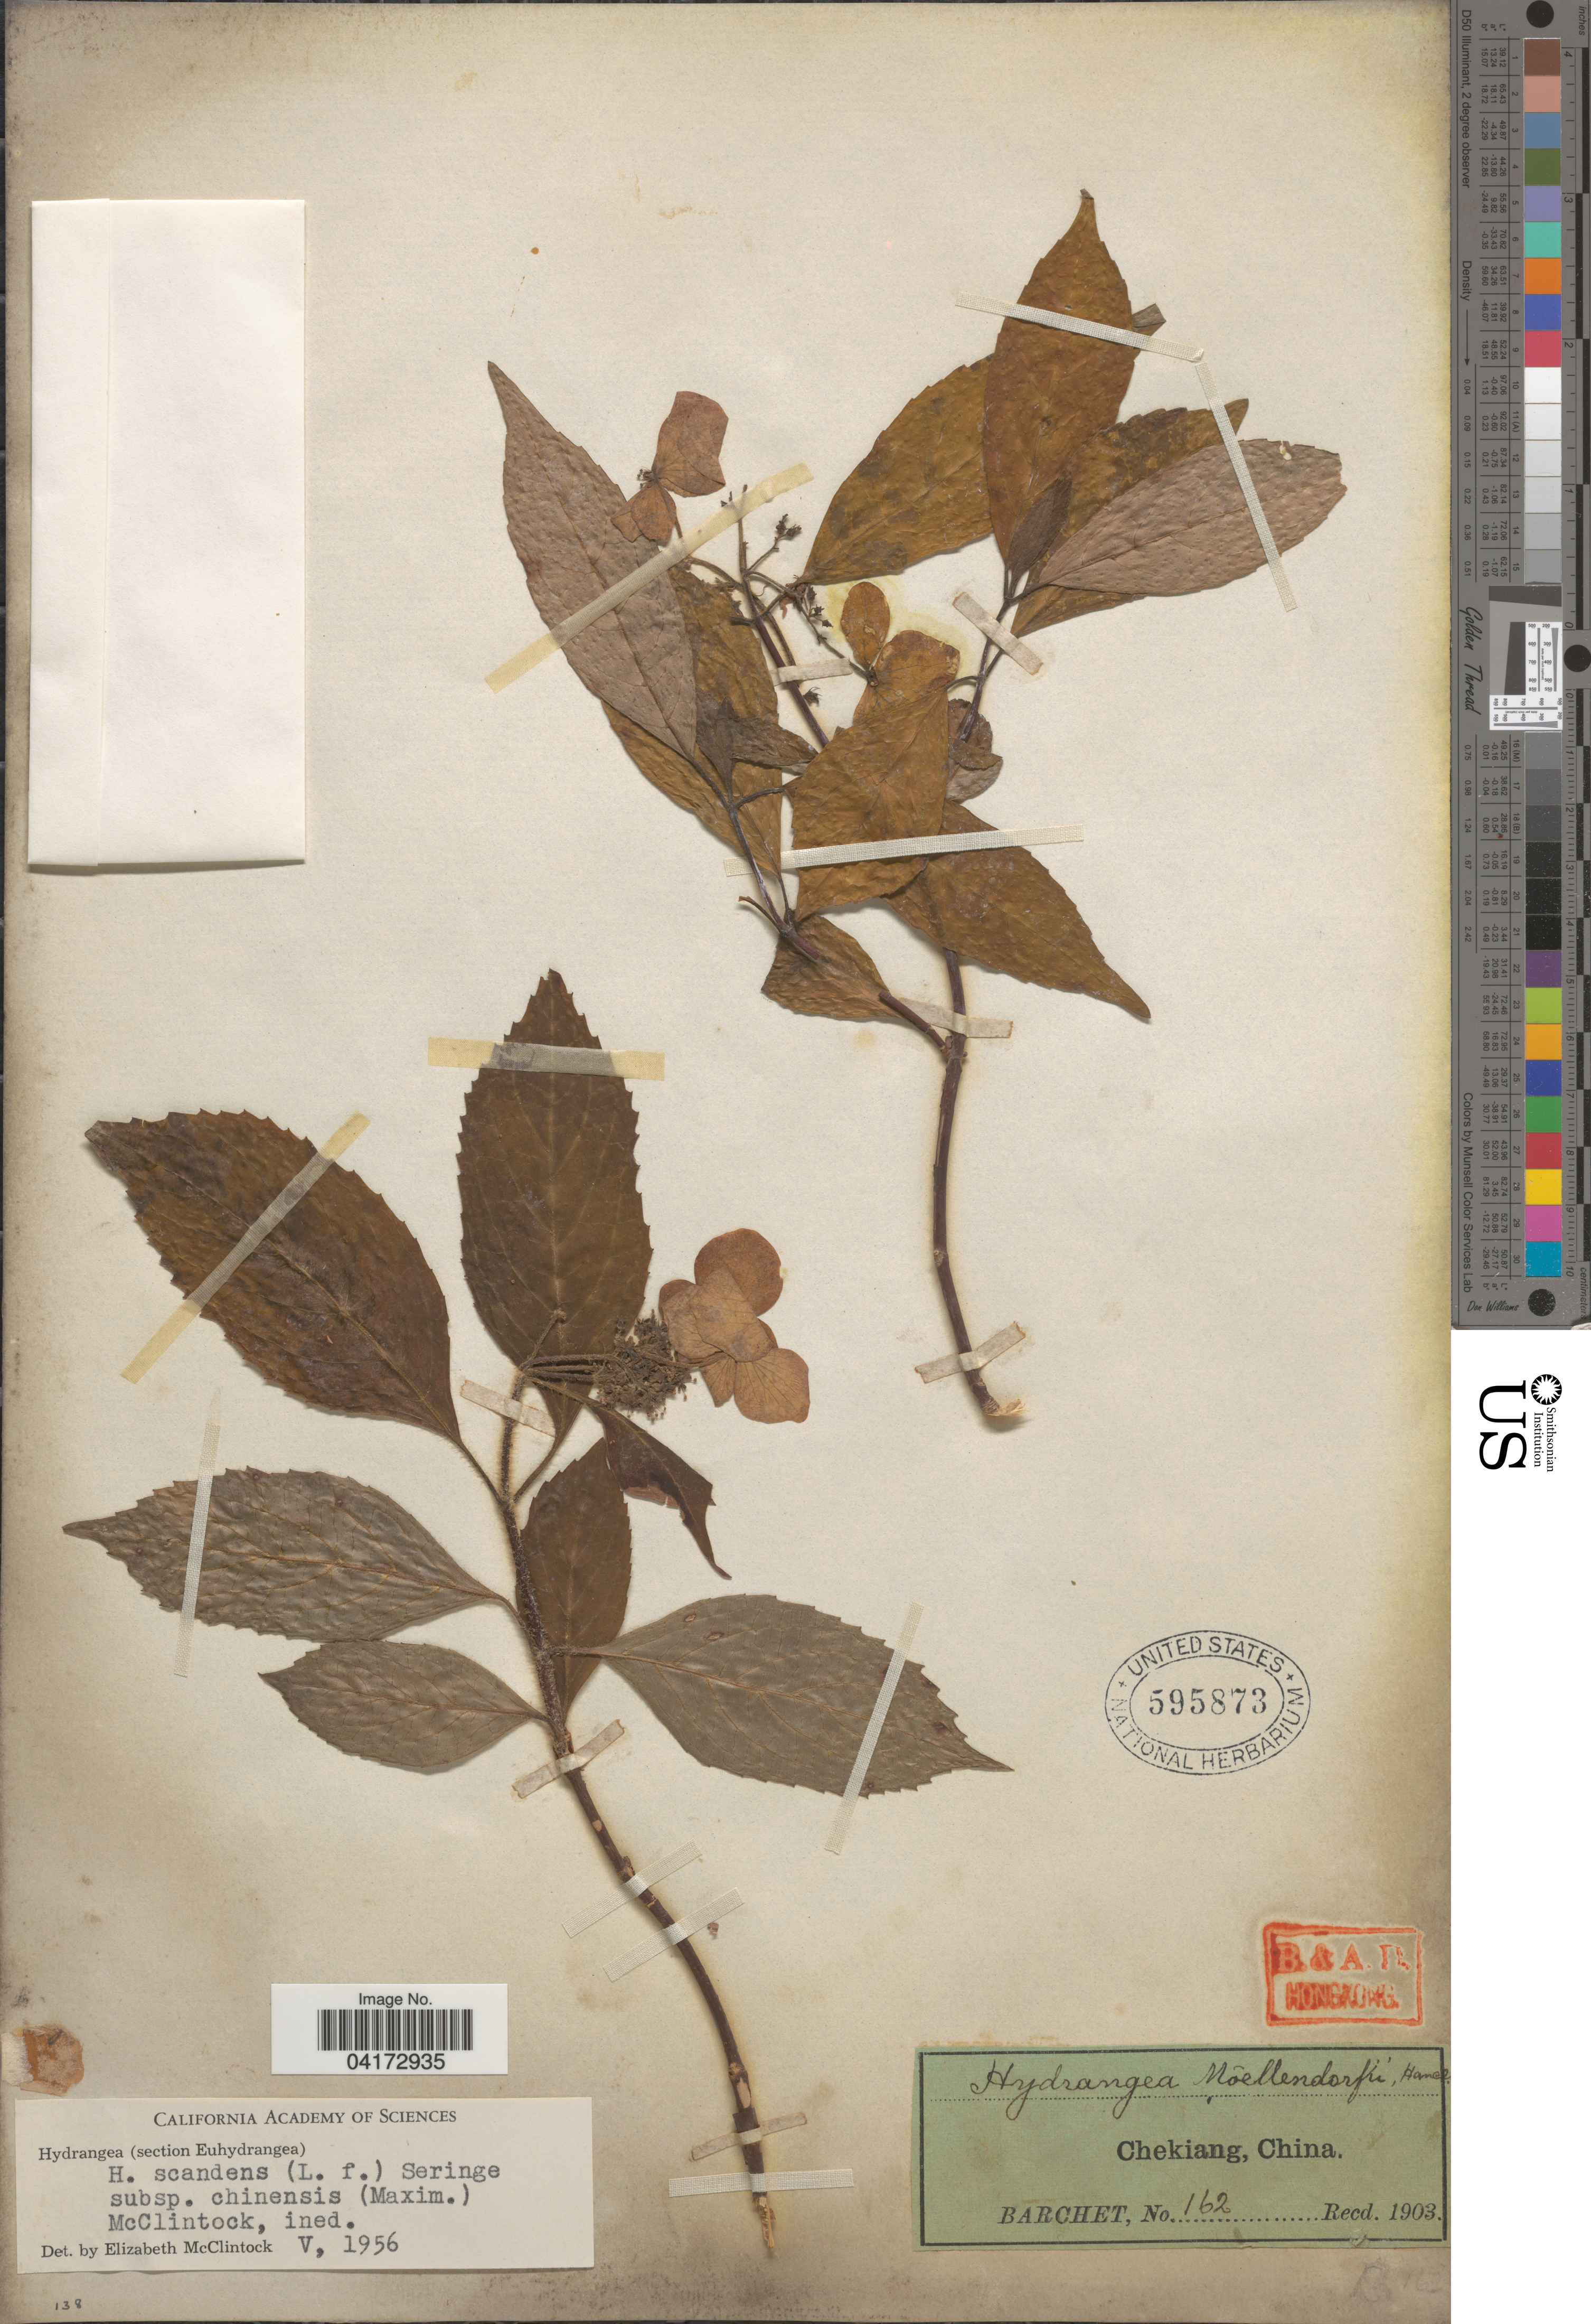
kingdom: Plantae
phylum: Tracheophyta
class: Magnoliopsida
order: Cornales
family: Hydrangeaceae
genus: Hydrangea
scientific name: Hydrangea scandens subsp. chinensis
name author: (Maxim.) E. M. McClint.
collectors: Barchet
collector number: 162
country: China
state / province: Zhejiang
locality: Chekiang.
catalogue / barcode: US 595873